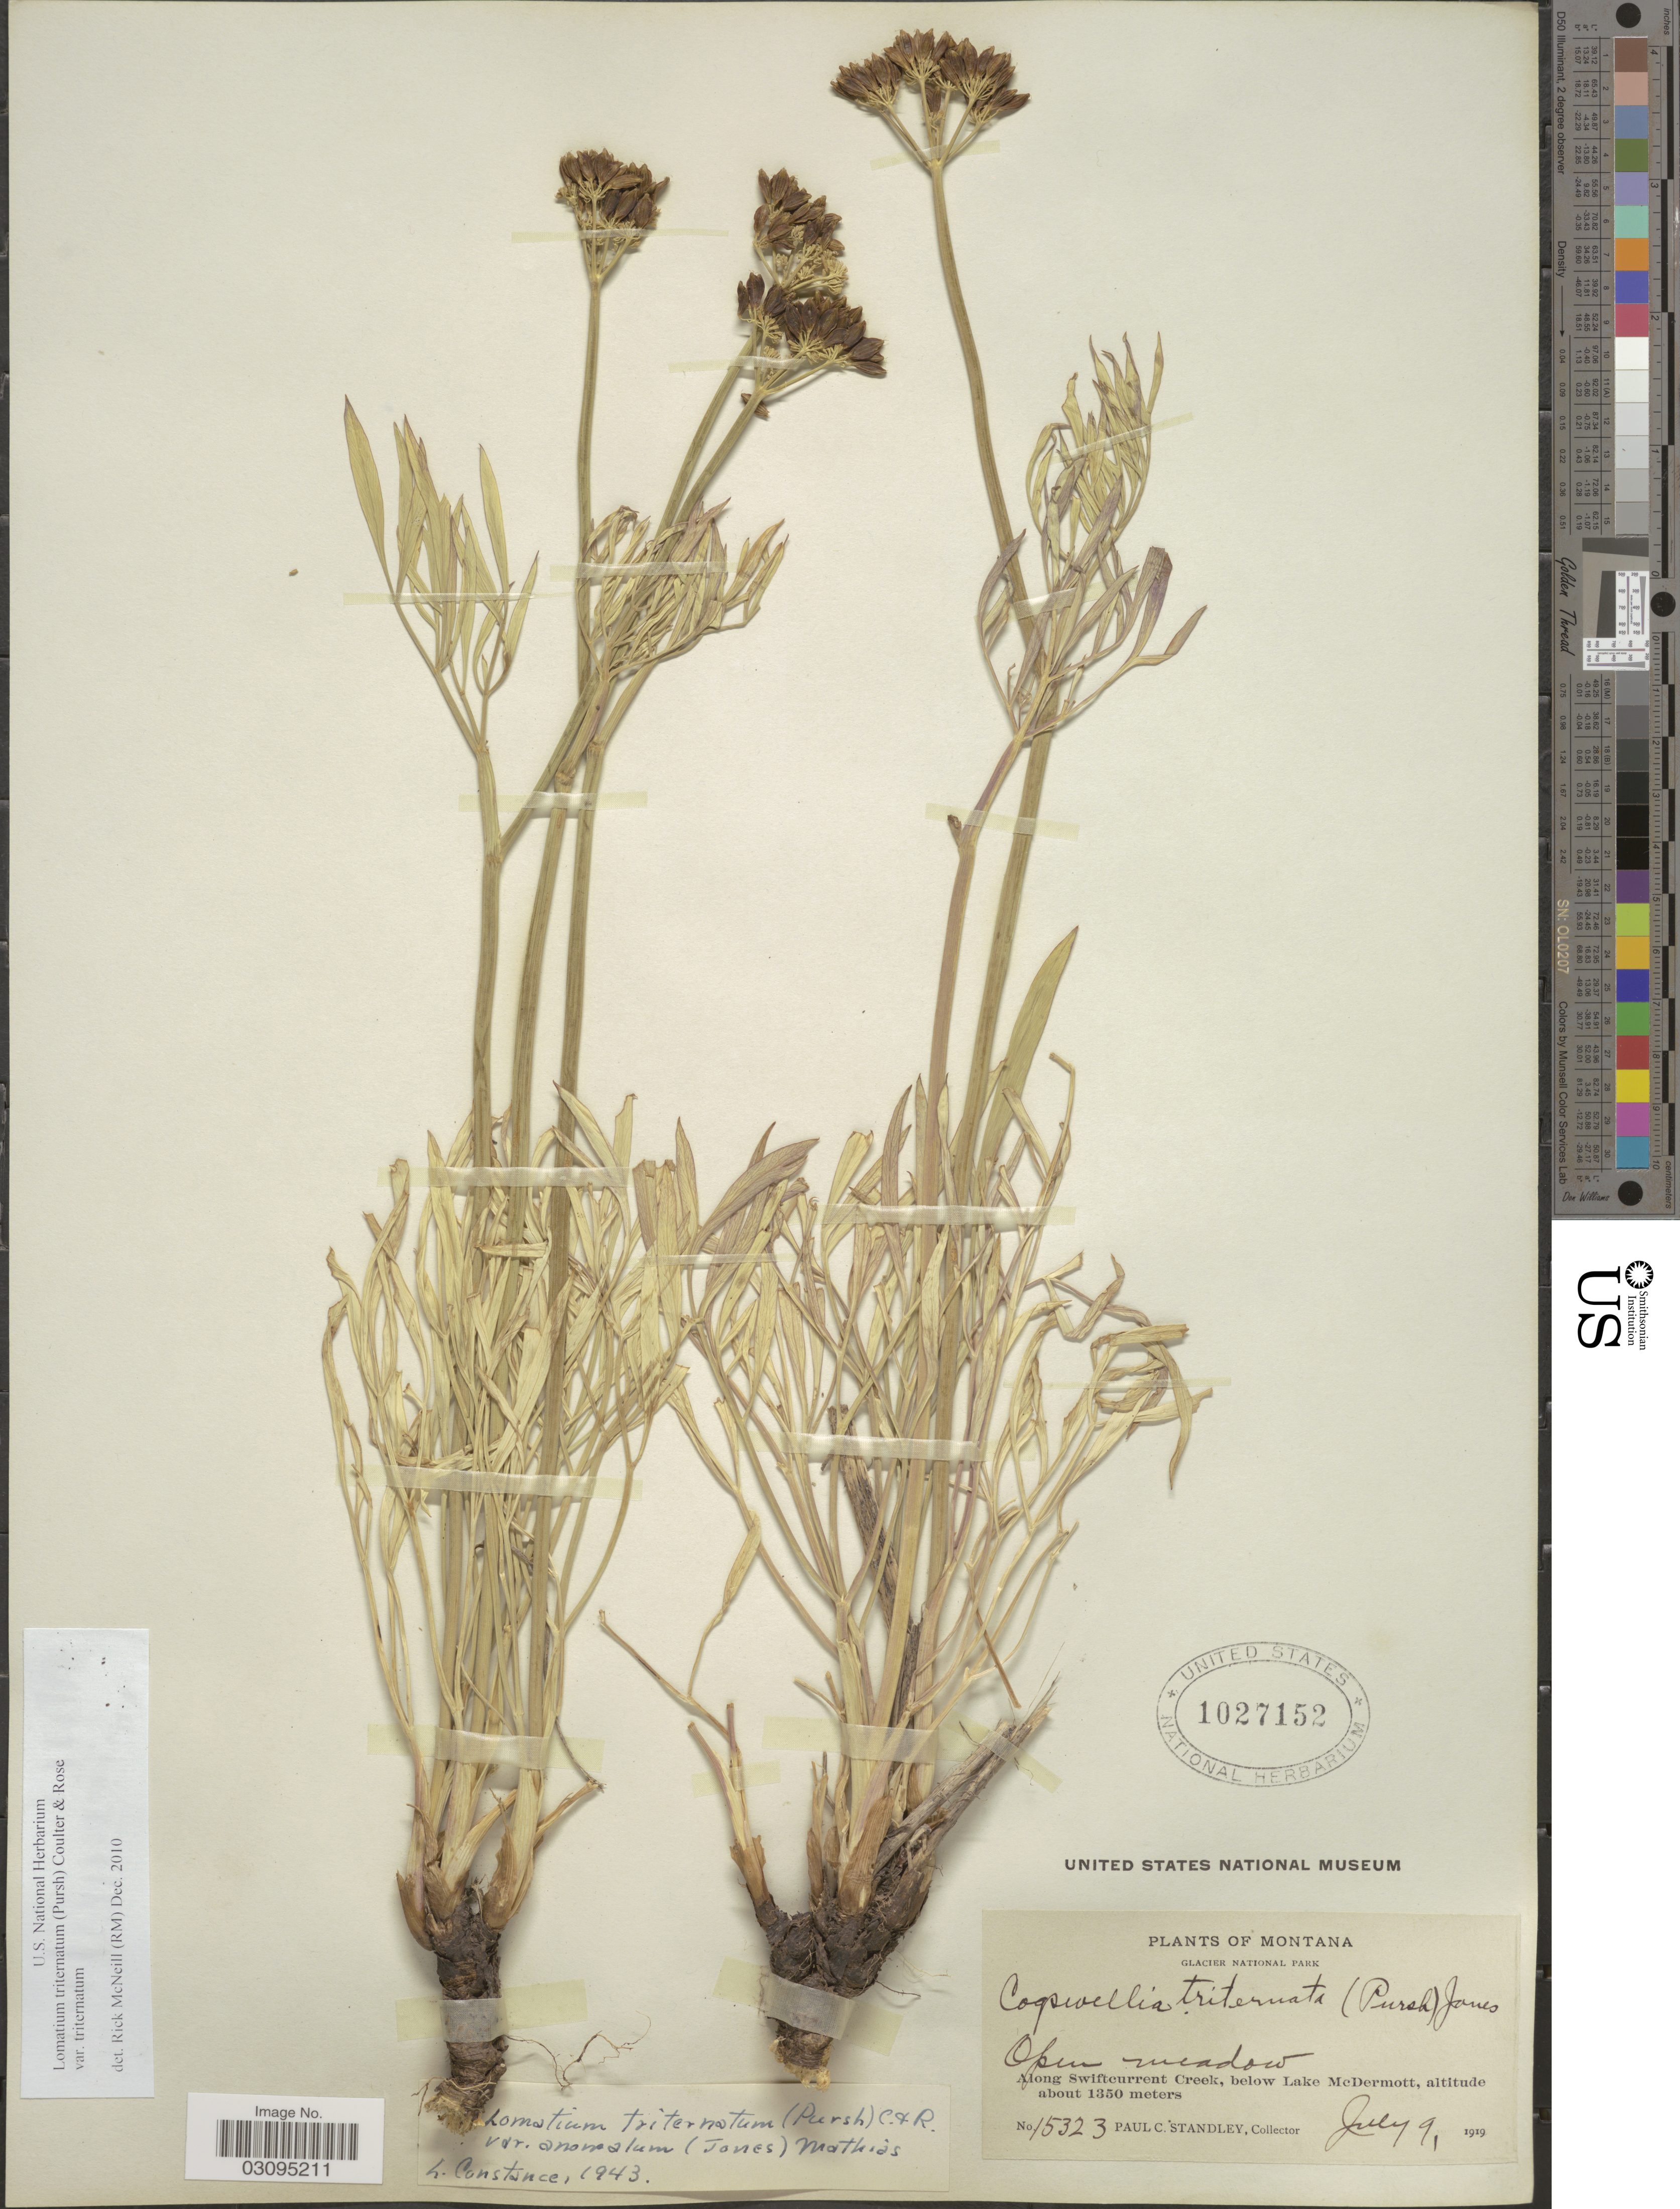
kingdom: Plantae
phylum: Tracheophyta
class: Magnoliopsida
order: Apiales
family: Apiaceae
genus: Lomatium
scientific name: Lomatium triternatum var. triternatum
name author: (Pursh) J.M. Coult. & Rose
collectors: P. C. Standley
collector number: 15323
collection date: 1919-07-09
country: United States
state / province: Montana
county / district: Glacier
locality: Glacier National Park, along Swiftcurrent Creek, below Lake McDermott.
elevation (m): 1350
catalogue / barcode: US 1027152